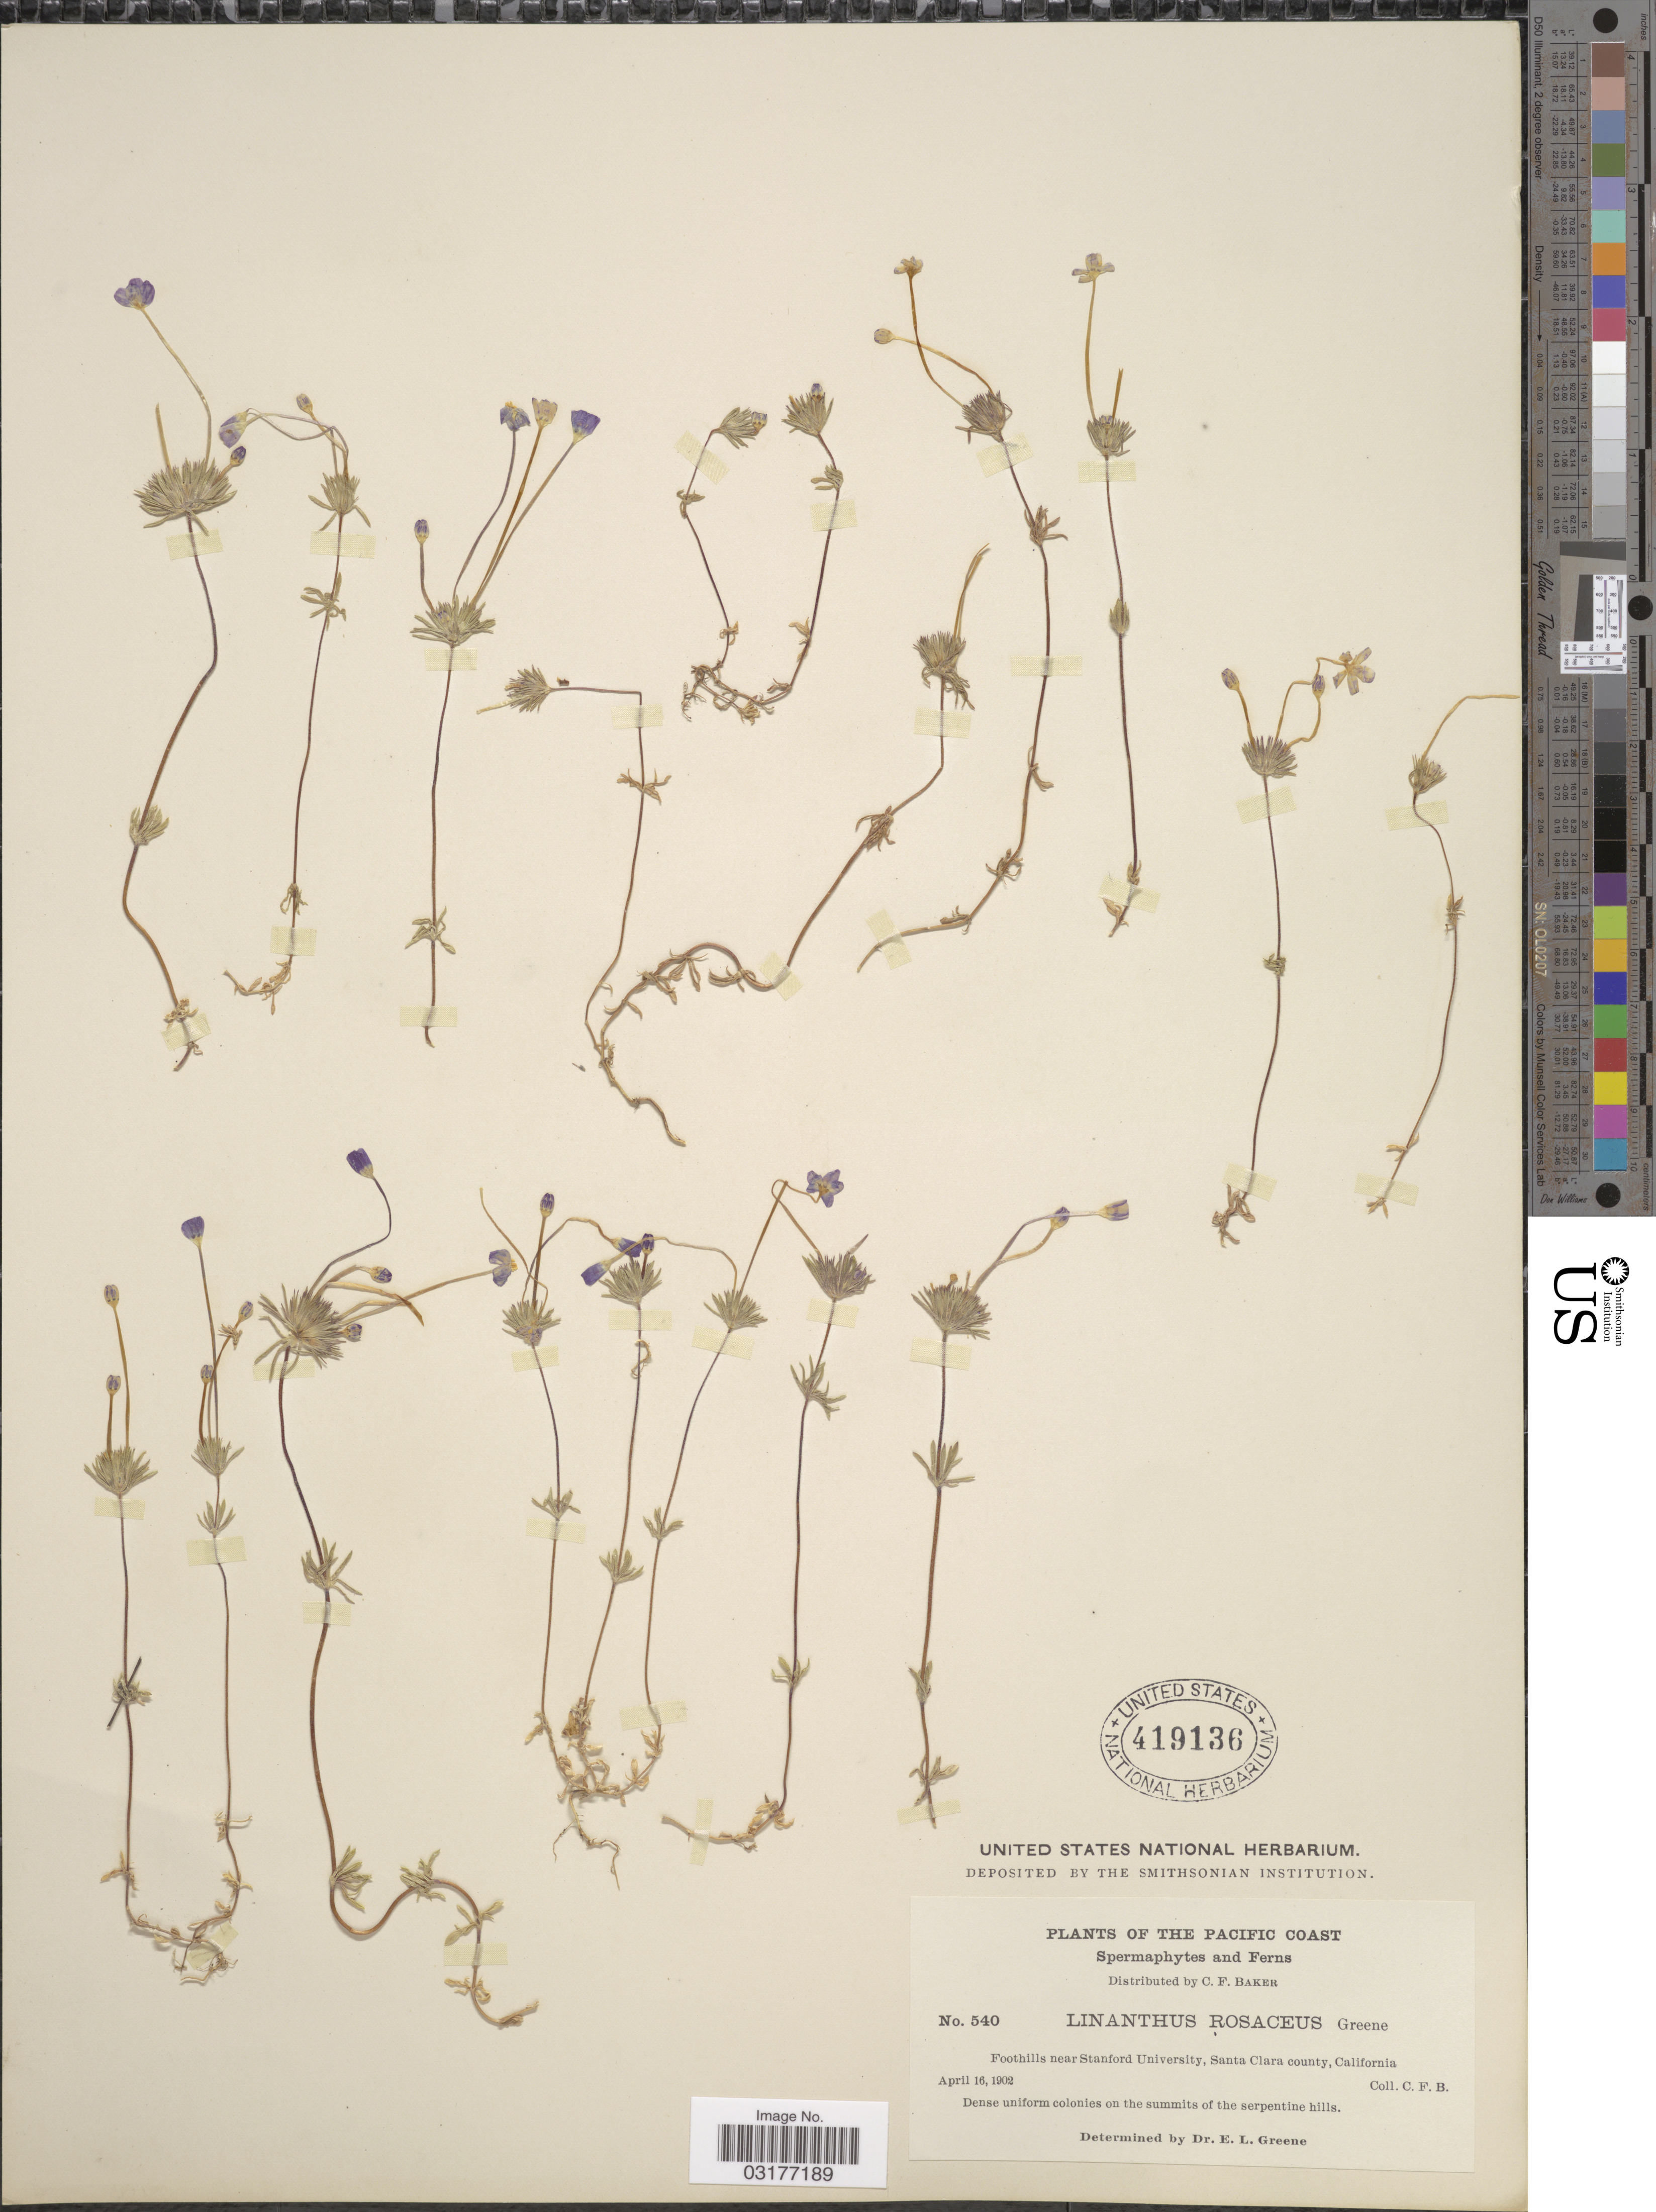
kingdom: Plantae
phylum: Tracheophyta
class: Magnoliopsida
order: Ericales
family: Polemoniaceae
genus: Leptosiphon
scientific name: Leptosiphon androsaceus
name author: Benth.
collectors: C. F. Baker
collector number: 540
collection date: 1902-04-16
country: United States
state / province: California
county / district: Santa Clara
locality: The Pacific Coast. Foothills near Standford University, Santa Clara county. On the summits of the serpentine hills.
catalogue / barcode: US 419136